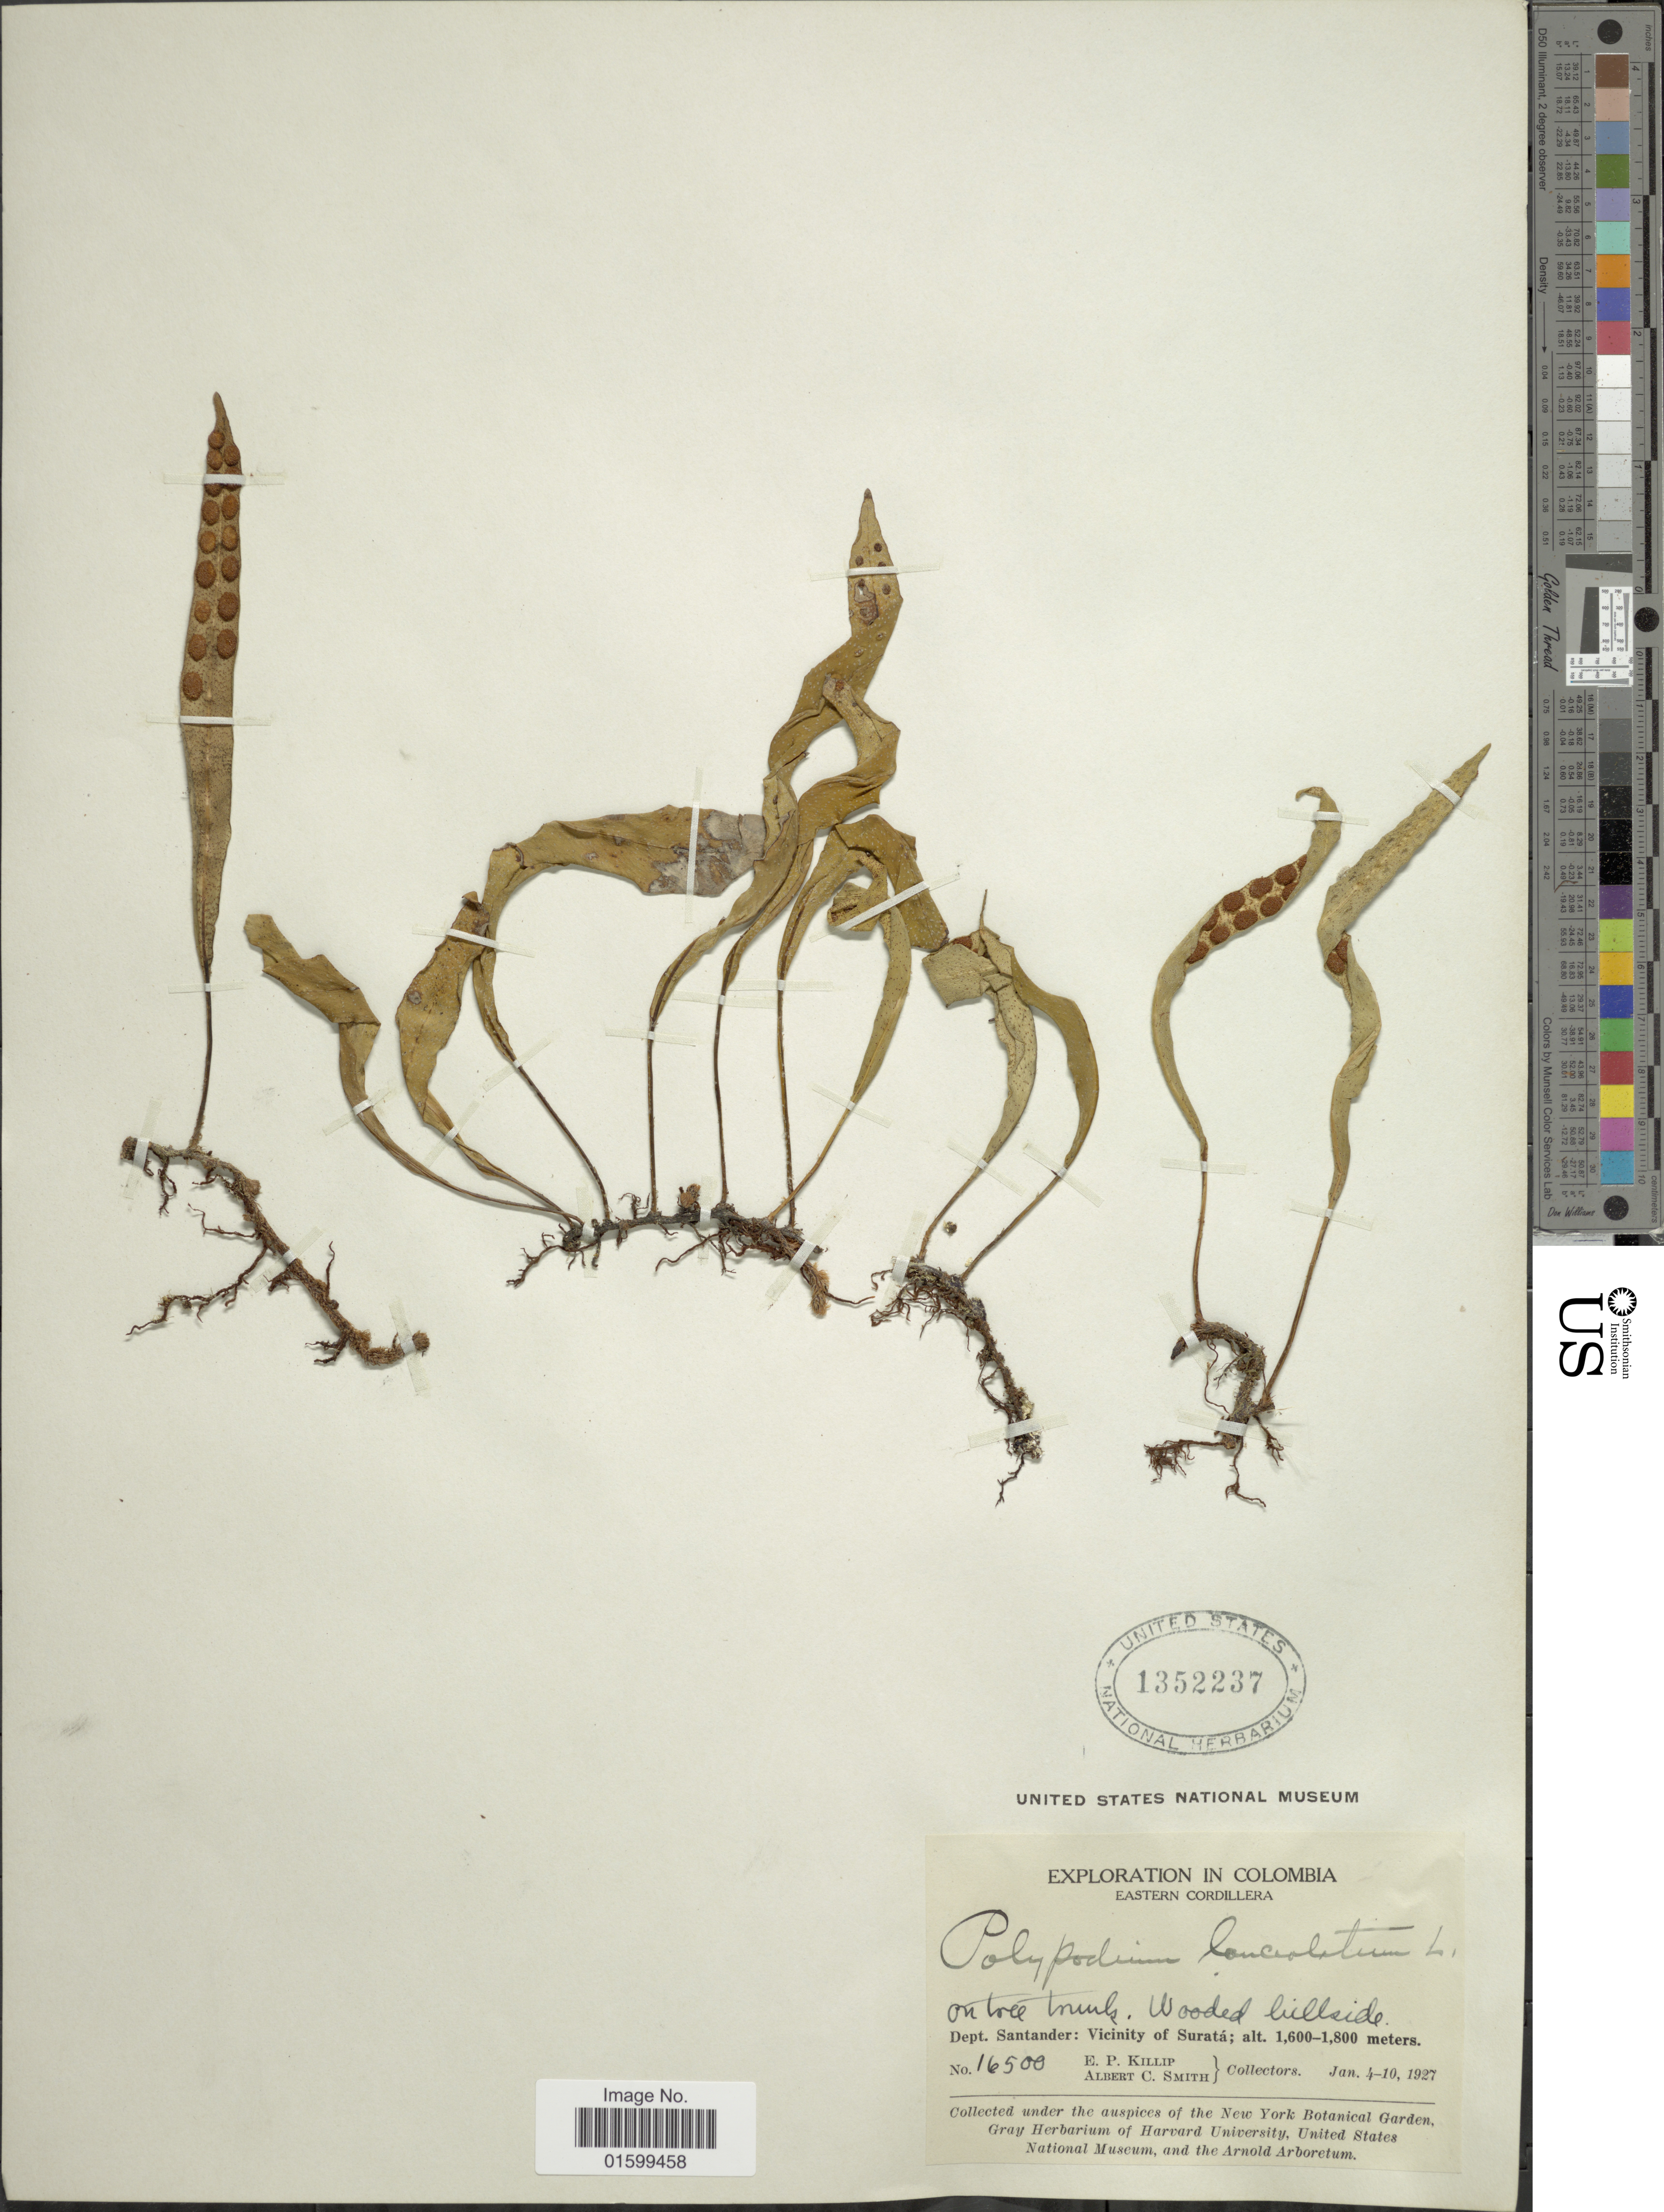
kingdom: Plantae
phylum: Tracheophyta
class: Polypodiopsida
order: Polypodiales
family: Polypodiaceae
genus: Pleopeltis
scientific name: Pleopeltis macrocarpa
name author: (Bory ex Willd.) Kaulf.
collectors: E. P. Killip & A. C. Smith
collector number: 16500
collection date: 1927-01-04/1927-01-10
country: Colombia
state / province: Santander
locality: Eastern Cordillera, on tree trunks, wooded hillside, vicinity of Suratá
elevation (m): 1600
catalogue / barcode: US 1352237